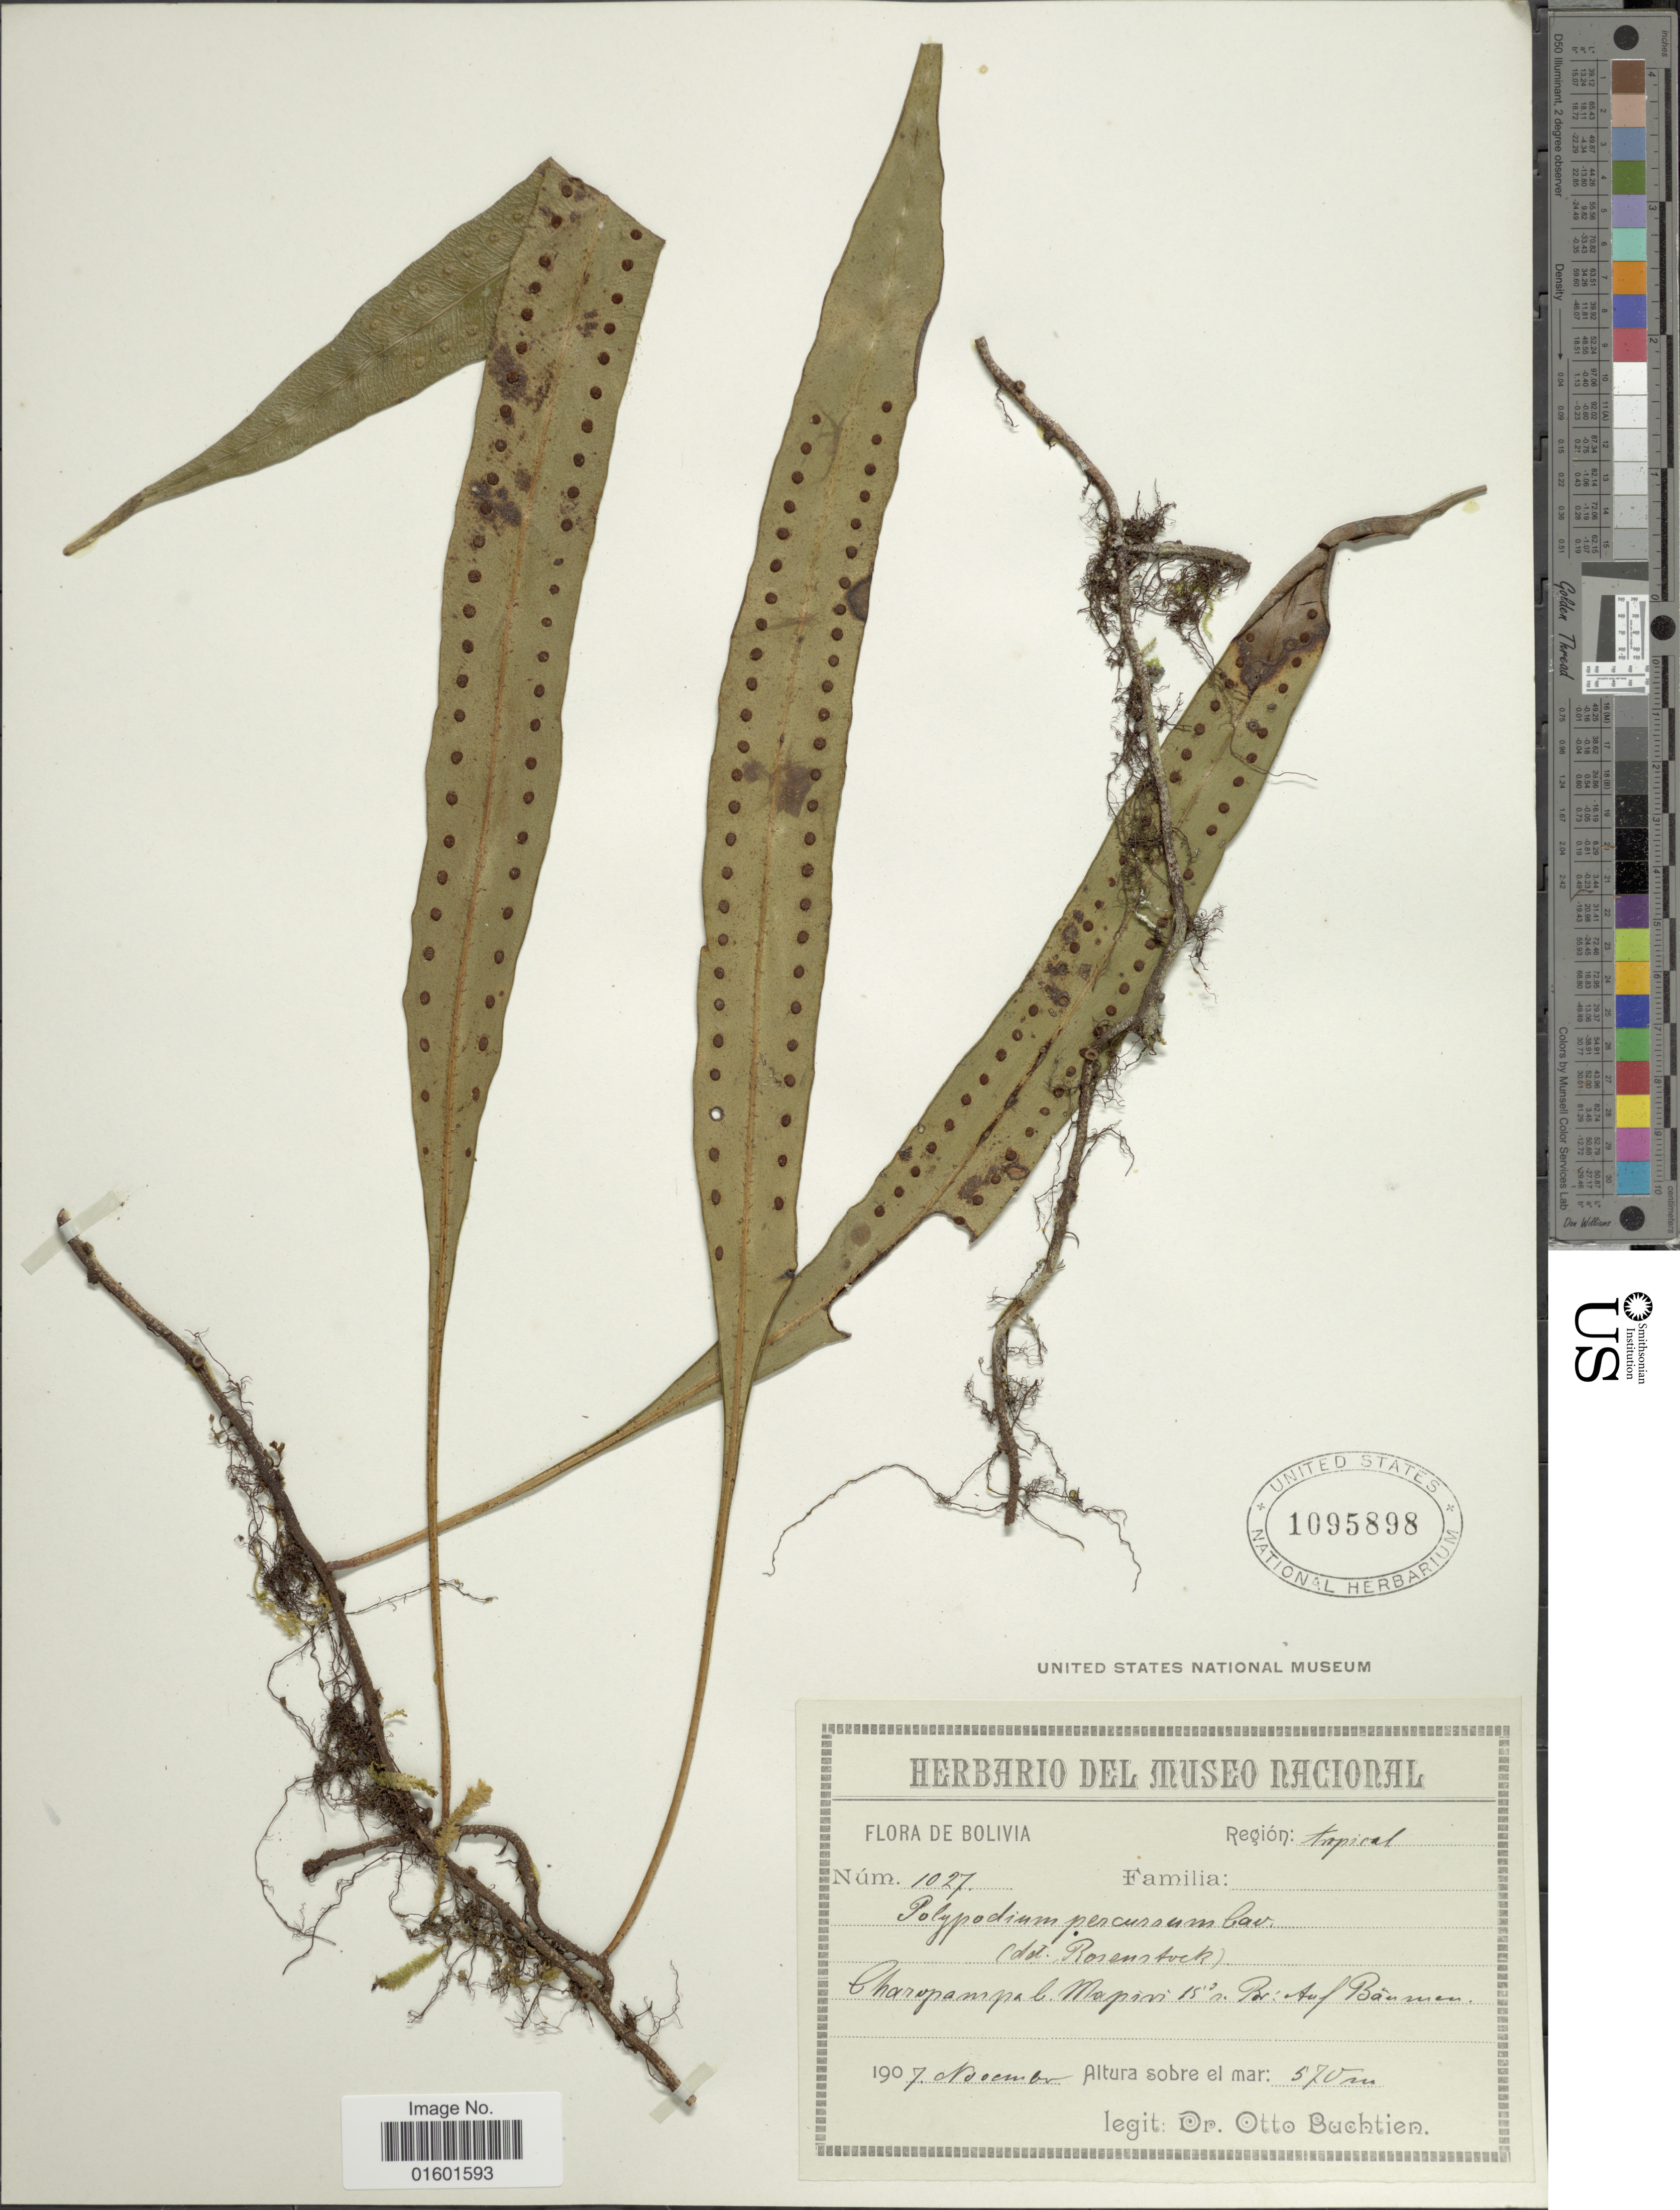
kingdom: Plantae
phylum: Tracheophyta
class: Polypodiopsida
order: Polypodiales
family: Polypodiaceae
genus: Microgramma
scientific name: Microgramma percussa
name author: (Cav.) de la Sota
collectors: O. Buchtien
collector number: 1027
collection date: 1907-11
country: Bolivia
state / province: La Paz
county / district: Mapiri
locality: Region Tropical. Charopampa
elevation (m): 570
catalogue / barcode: US 1095898